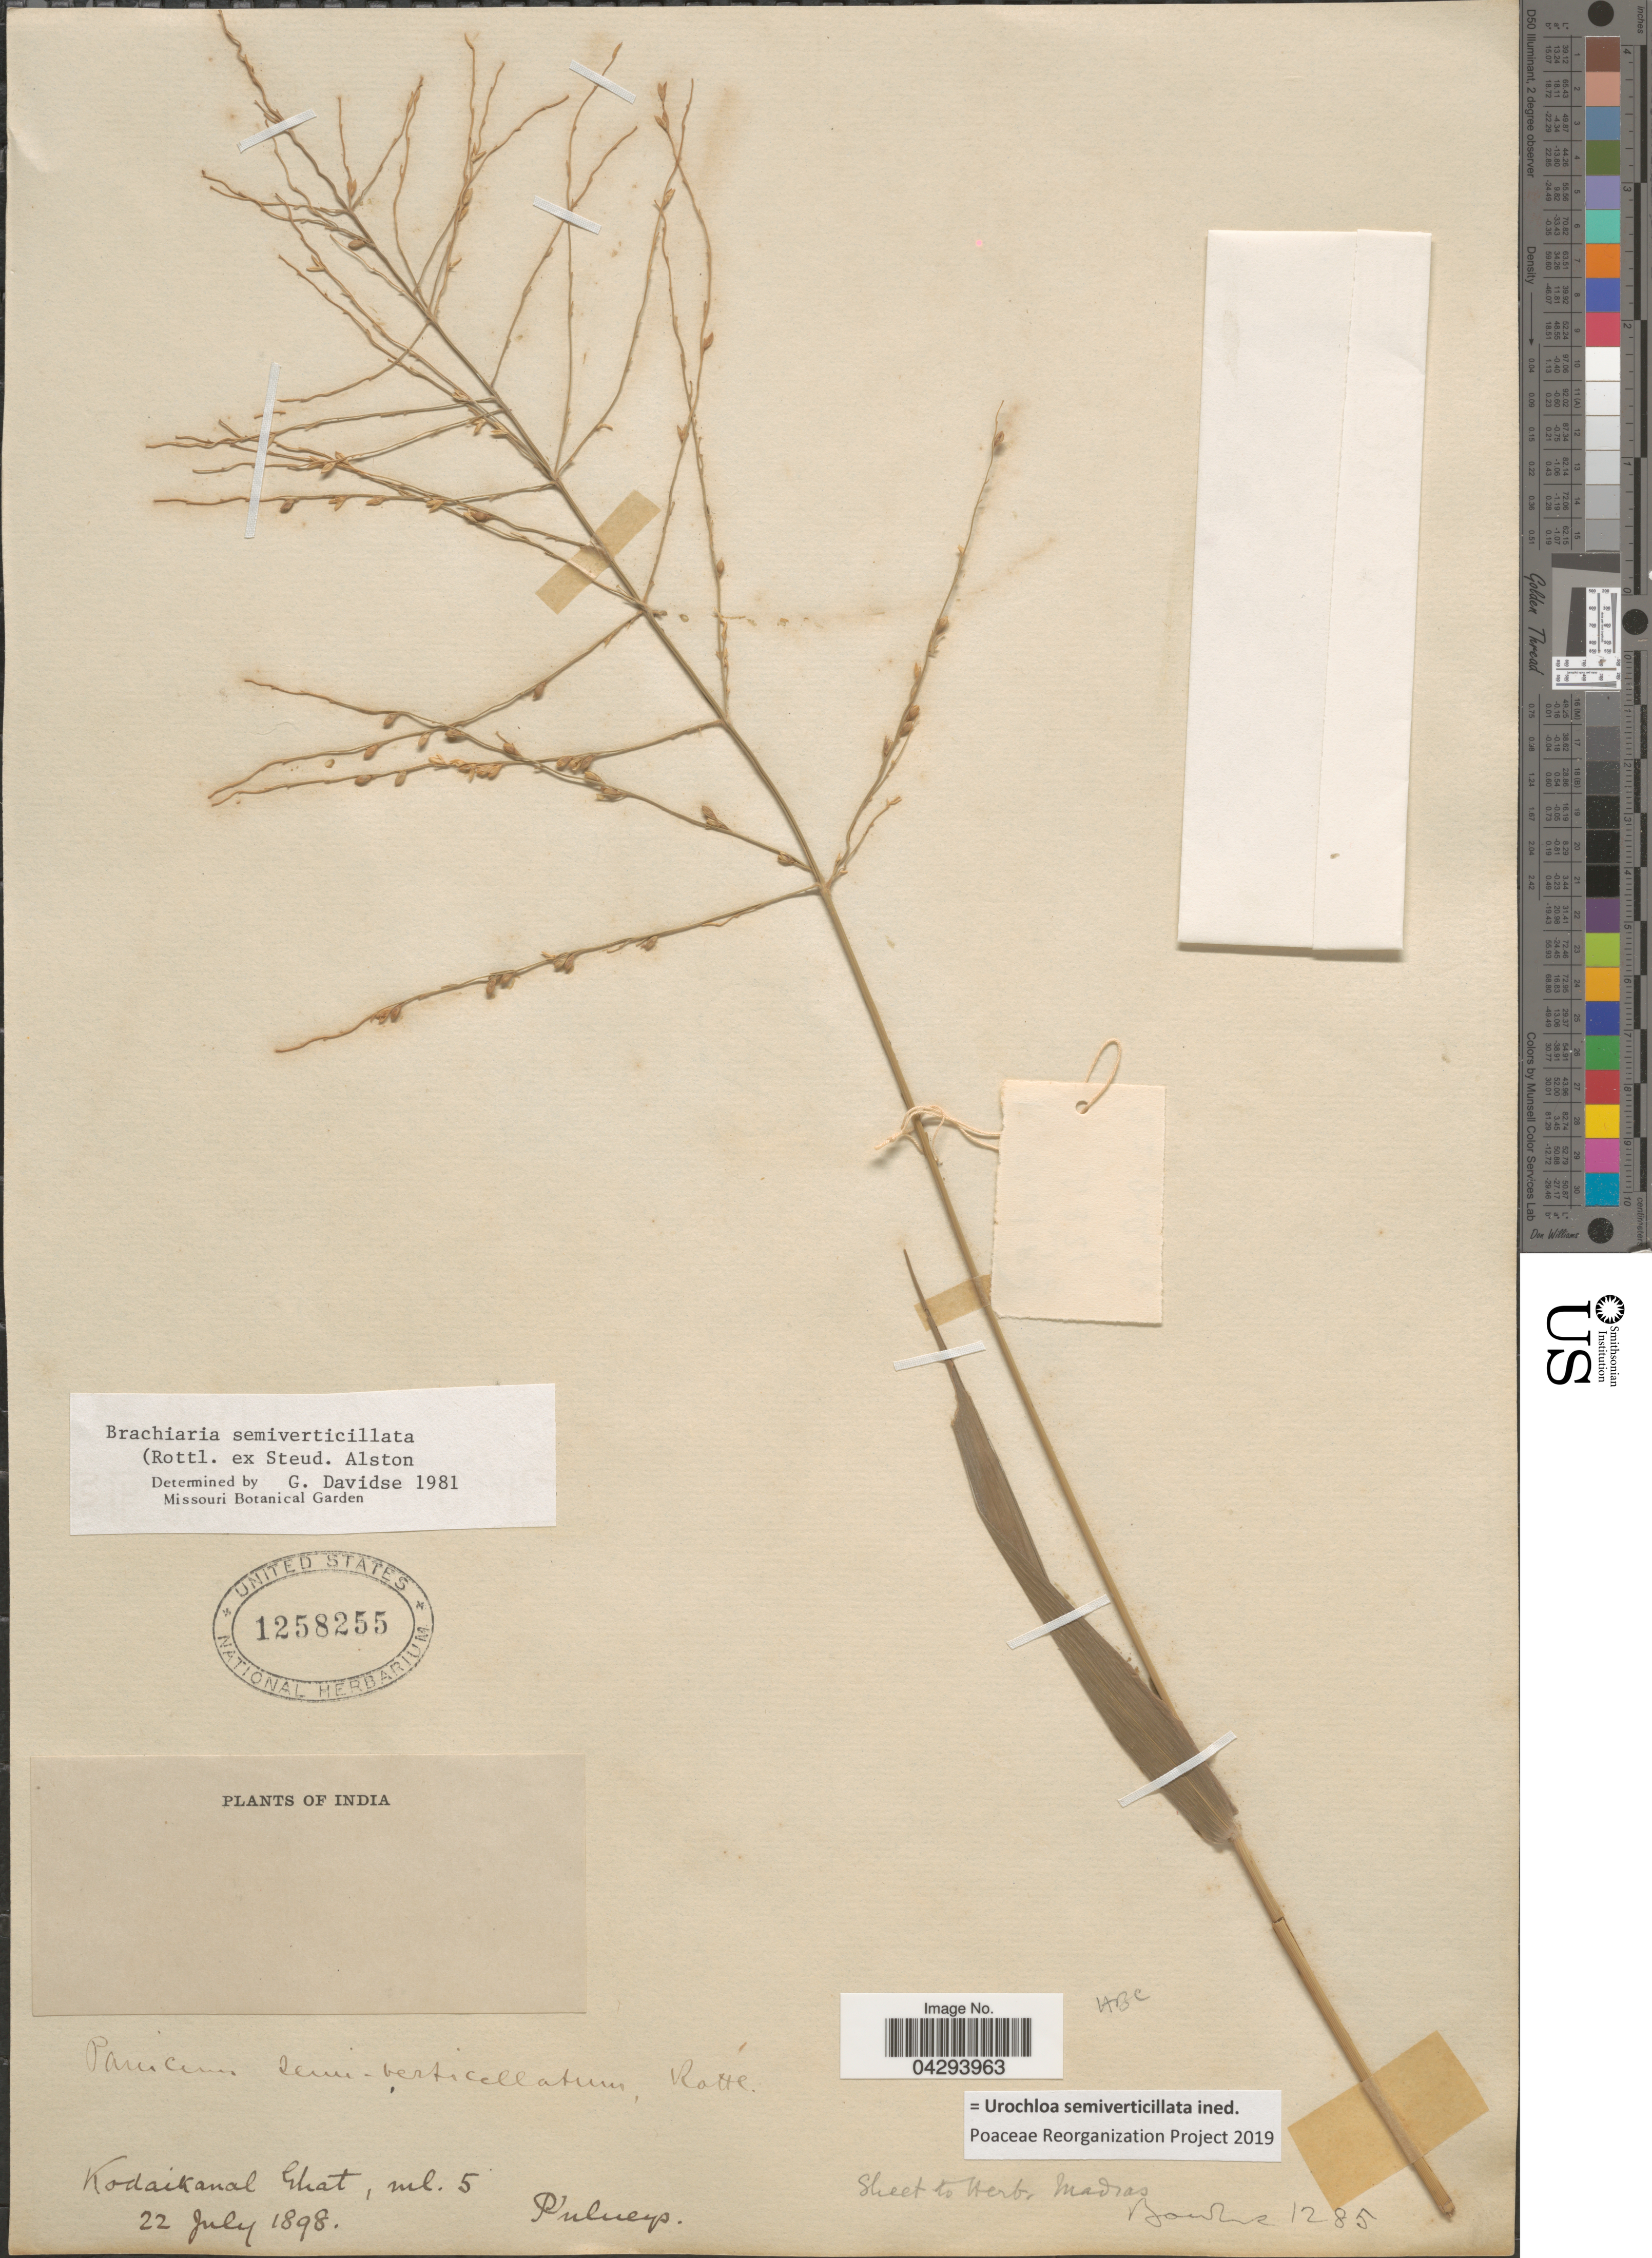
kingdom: Plantae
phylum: Tracheophyta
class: Liliopsida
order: Poales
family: Poaceae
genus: Urochloa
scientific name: Urochloa semiverticillata ined.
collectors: Bowles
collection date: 1898-07-22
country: India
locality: Kodaikanal Ghat, ml. 5. Pulneys.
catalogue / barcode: US 1258255